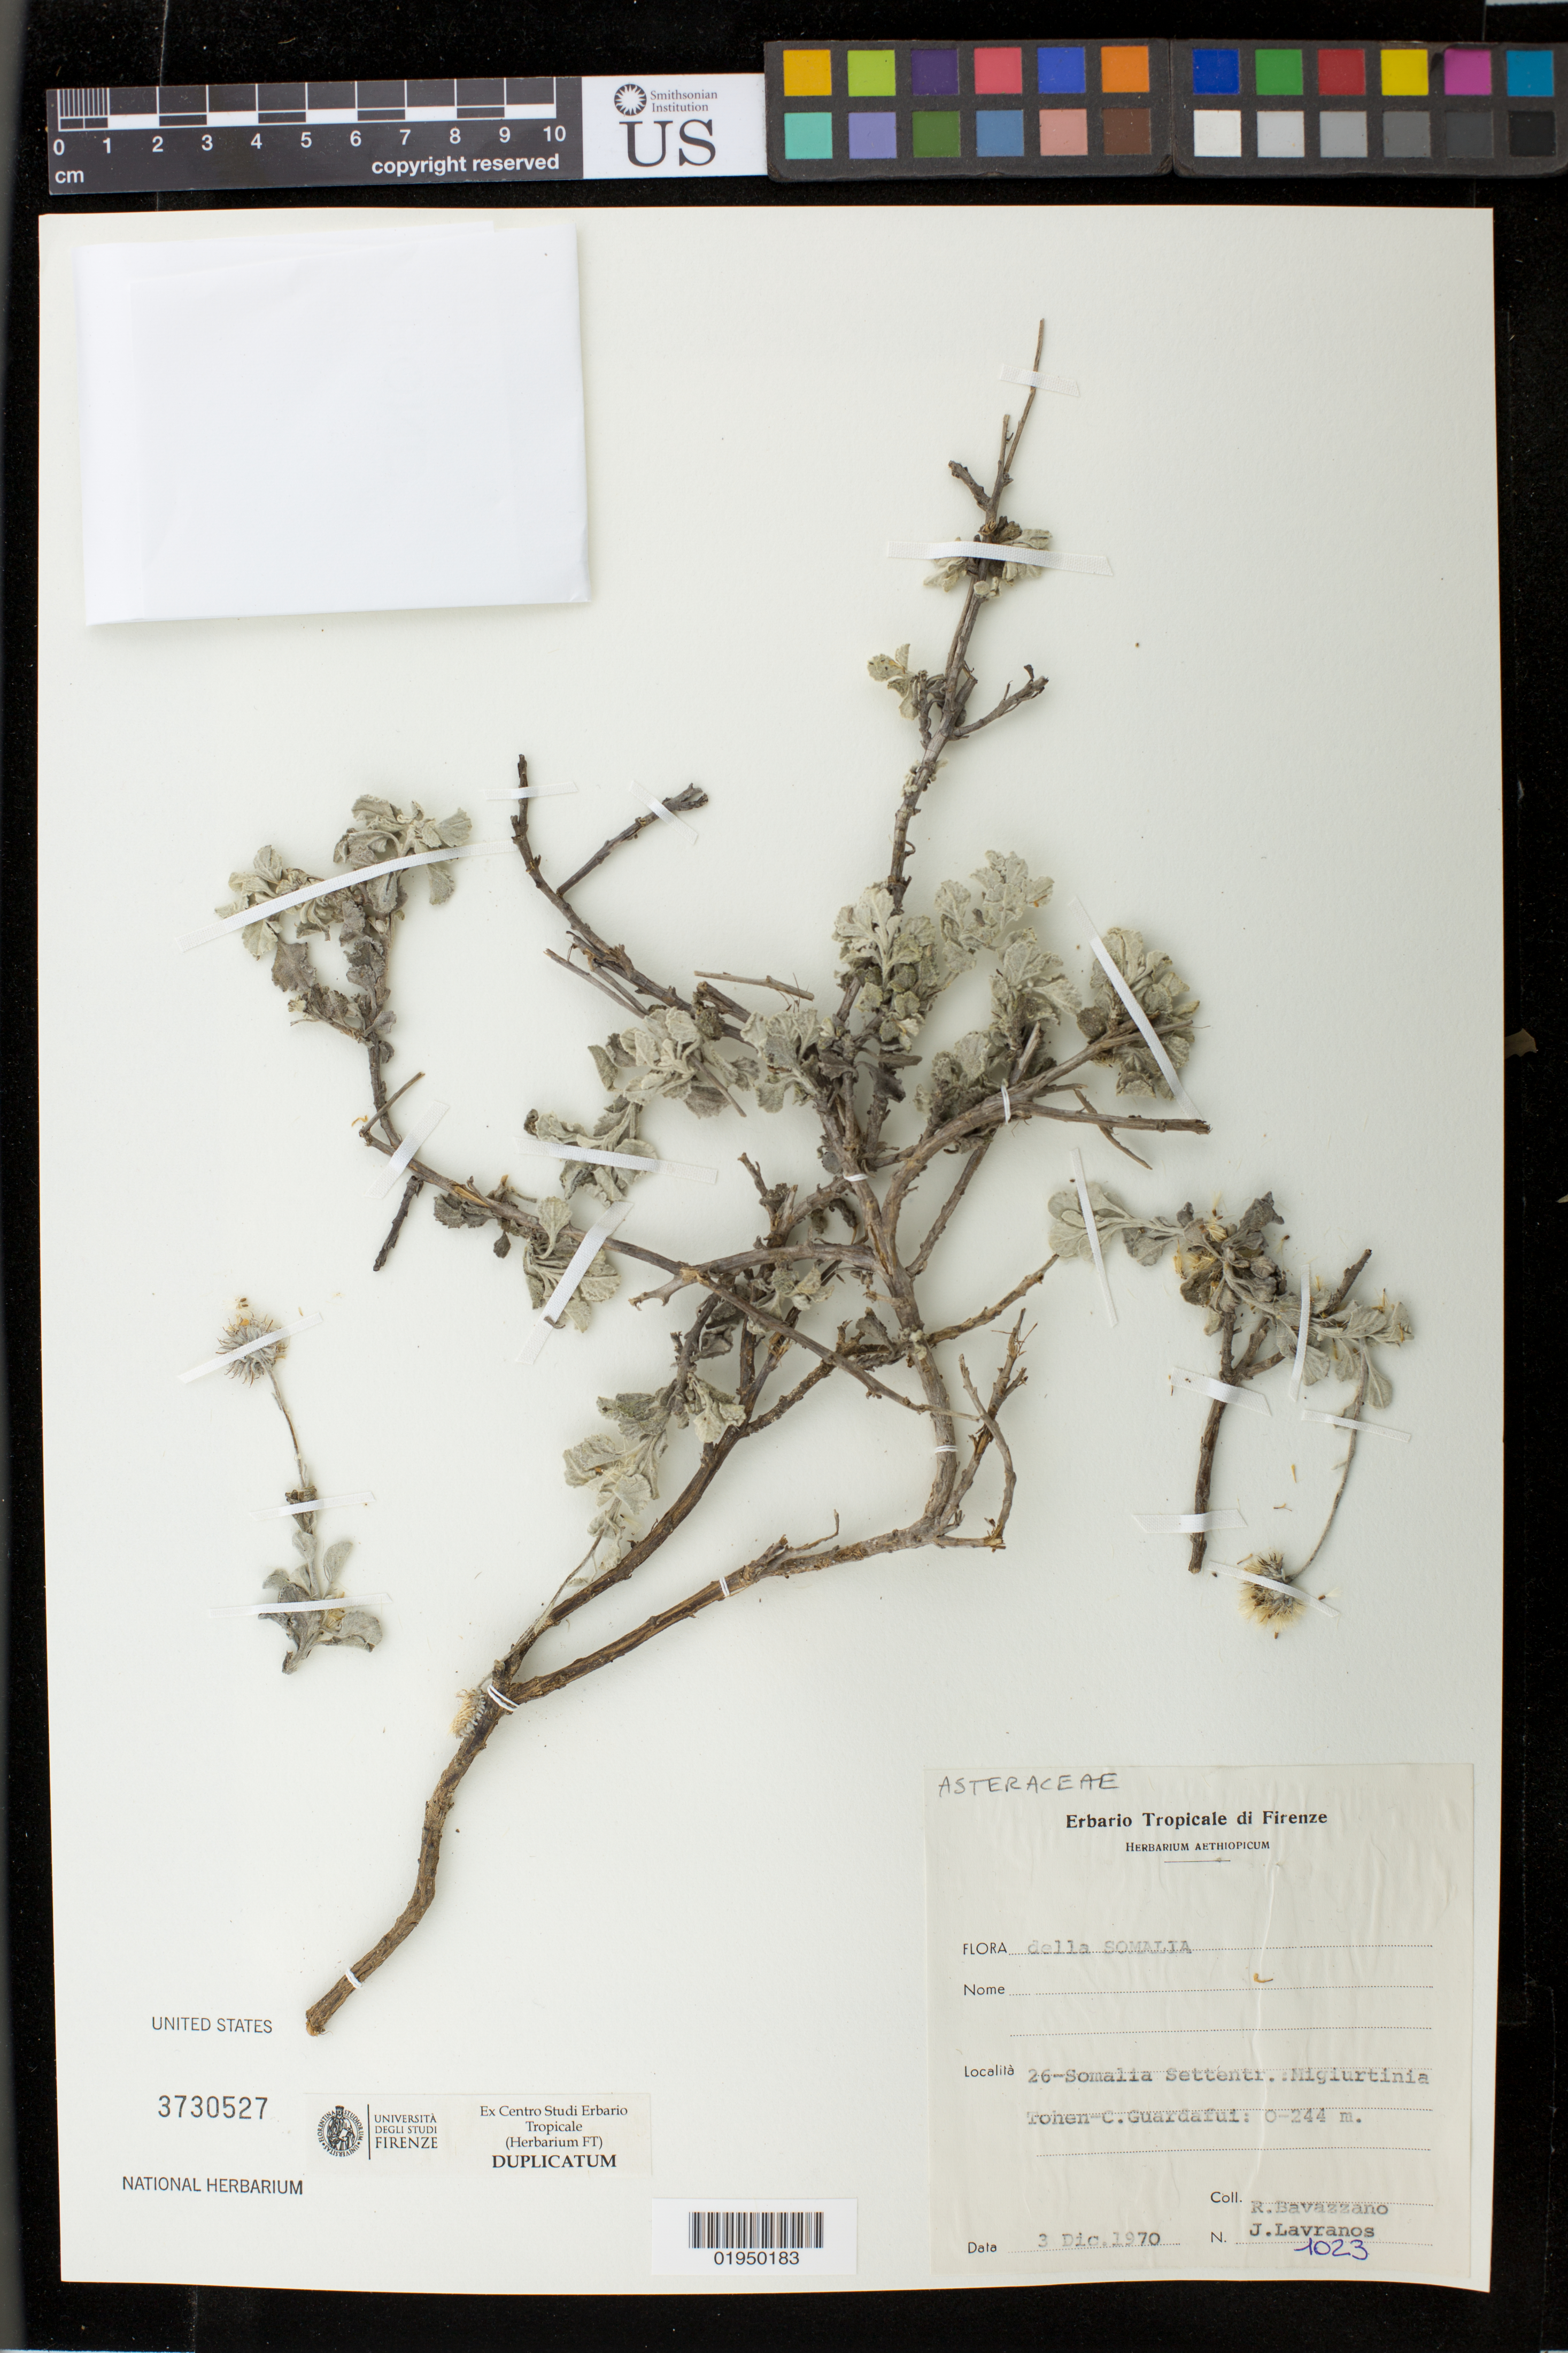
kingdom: Plantae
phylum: Tracheophyta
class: Magnoliopsida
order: Asterales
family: Asteraceae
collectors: A. Sammicheli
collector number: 1023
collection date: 1976-05-14/1976-05-15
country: Somalia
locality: Migiurtinia: Ras Filuch-abo zona compresa fra 2 e 5 km. dal mare.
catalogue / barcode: US 3730527